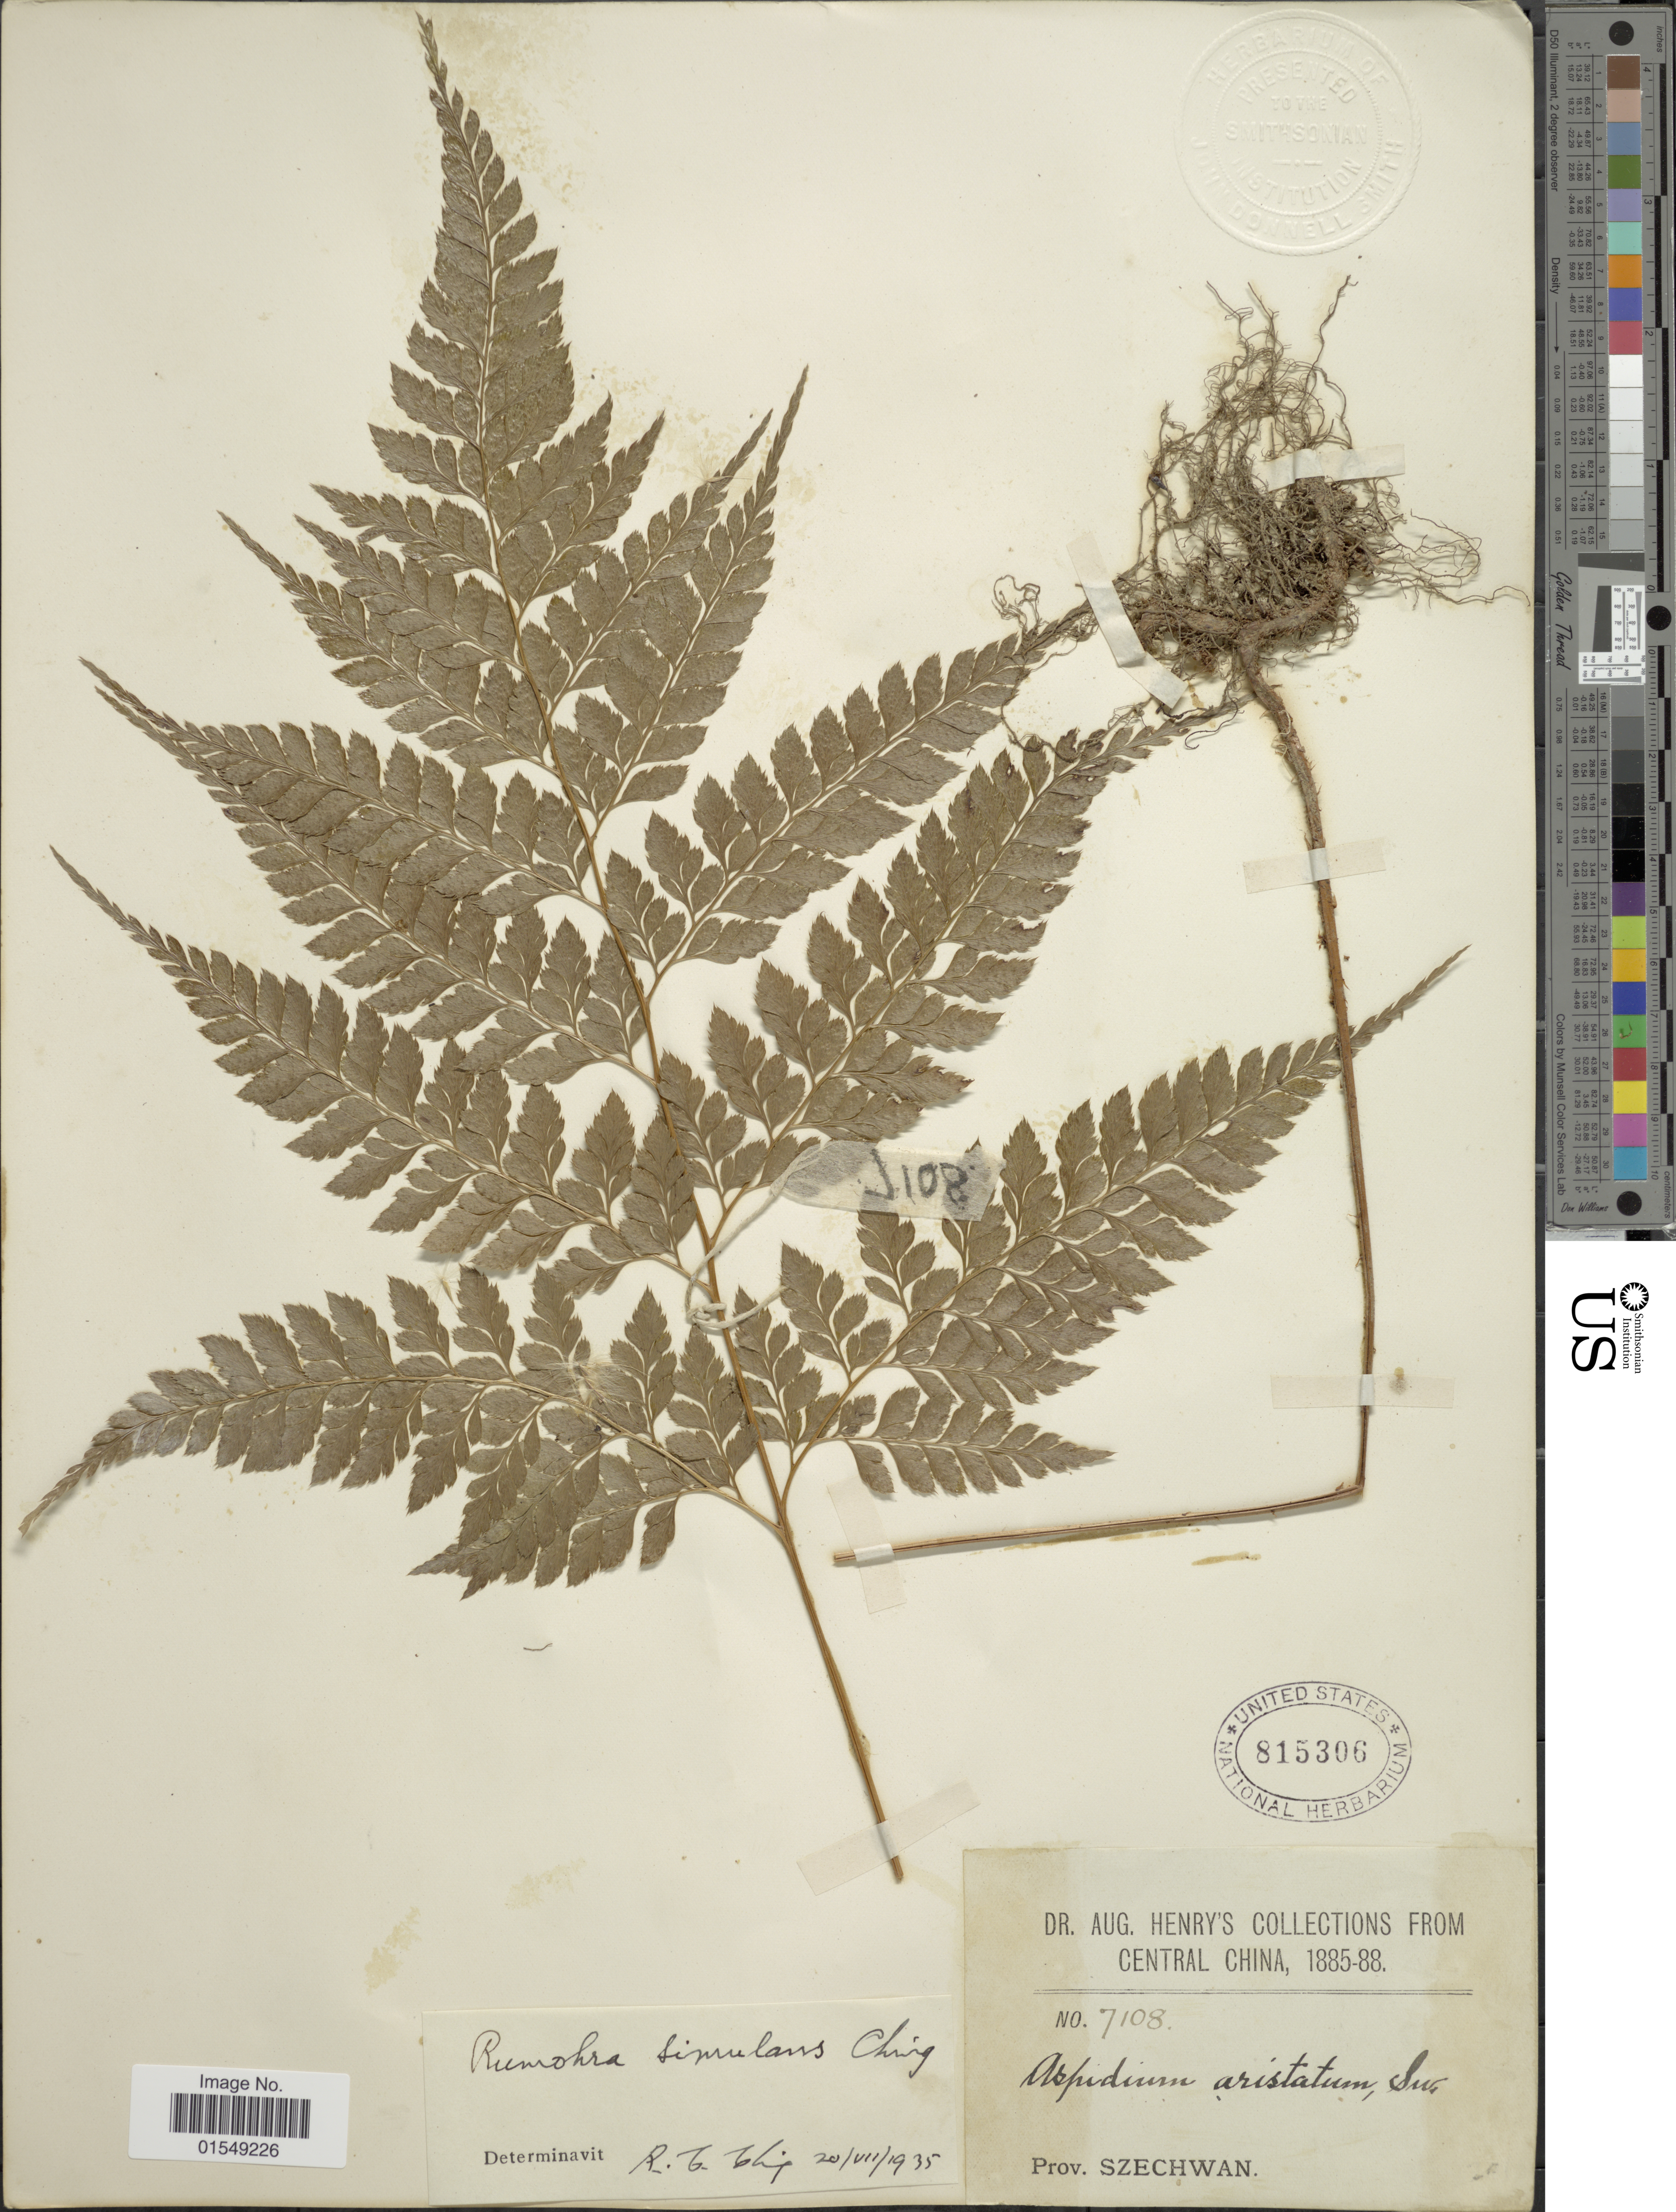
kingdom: Plantae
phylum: Tracheophyta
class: Polypodiopsida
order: Polypodiales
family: Dryopteridaceae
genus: Arachniodes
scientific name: Arachniodes simulans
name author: (Ching) Ching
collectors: A. Henry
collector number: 7108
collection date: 1885/1888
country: China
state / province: Sichuan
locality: Central China, Prov. Szechwan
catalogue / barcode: US 815306